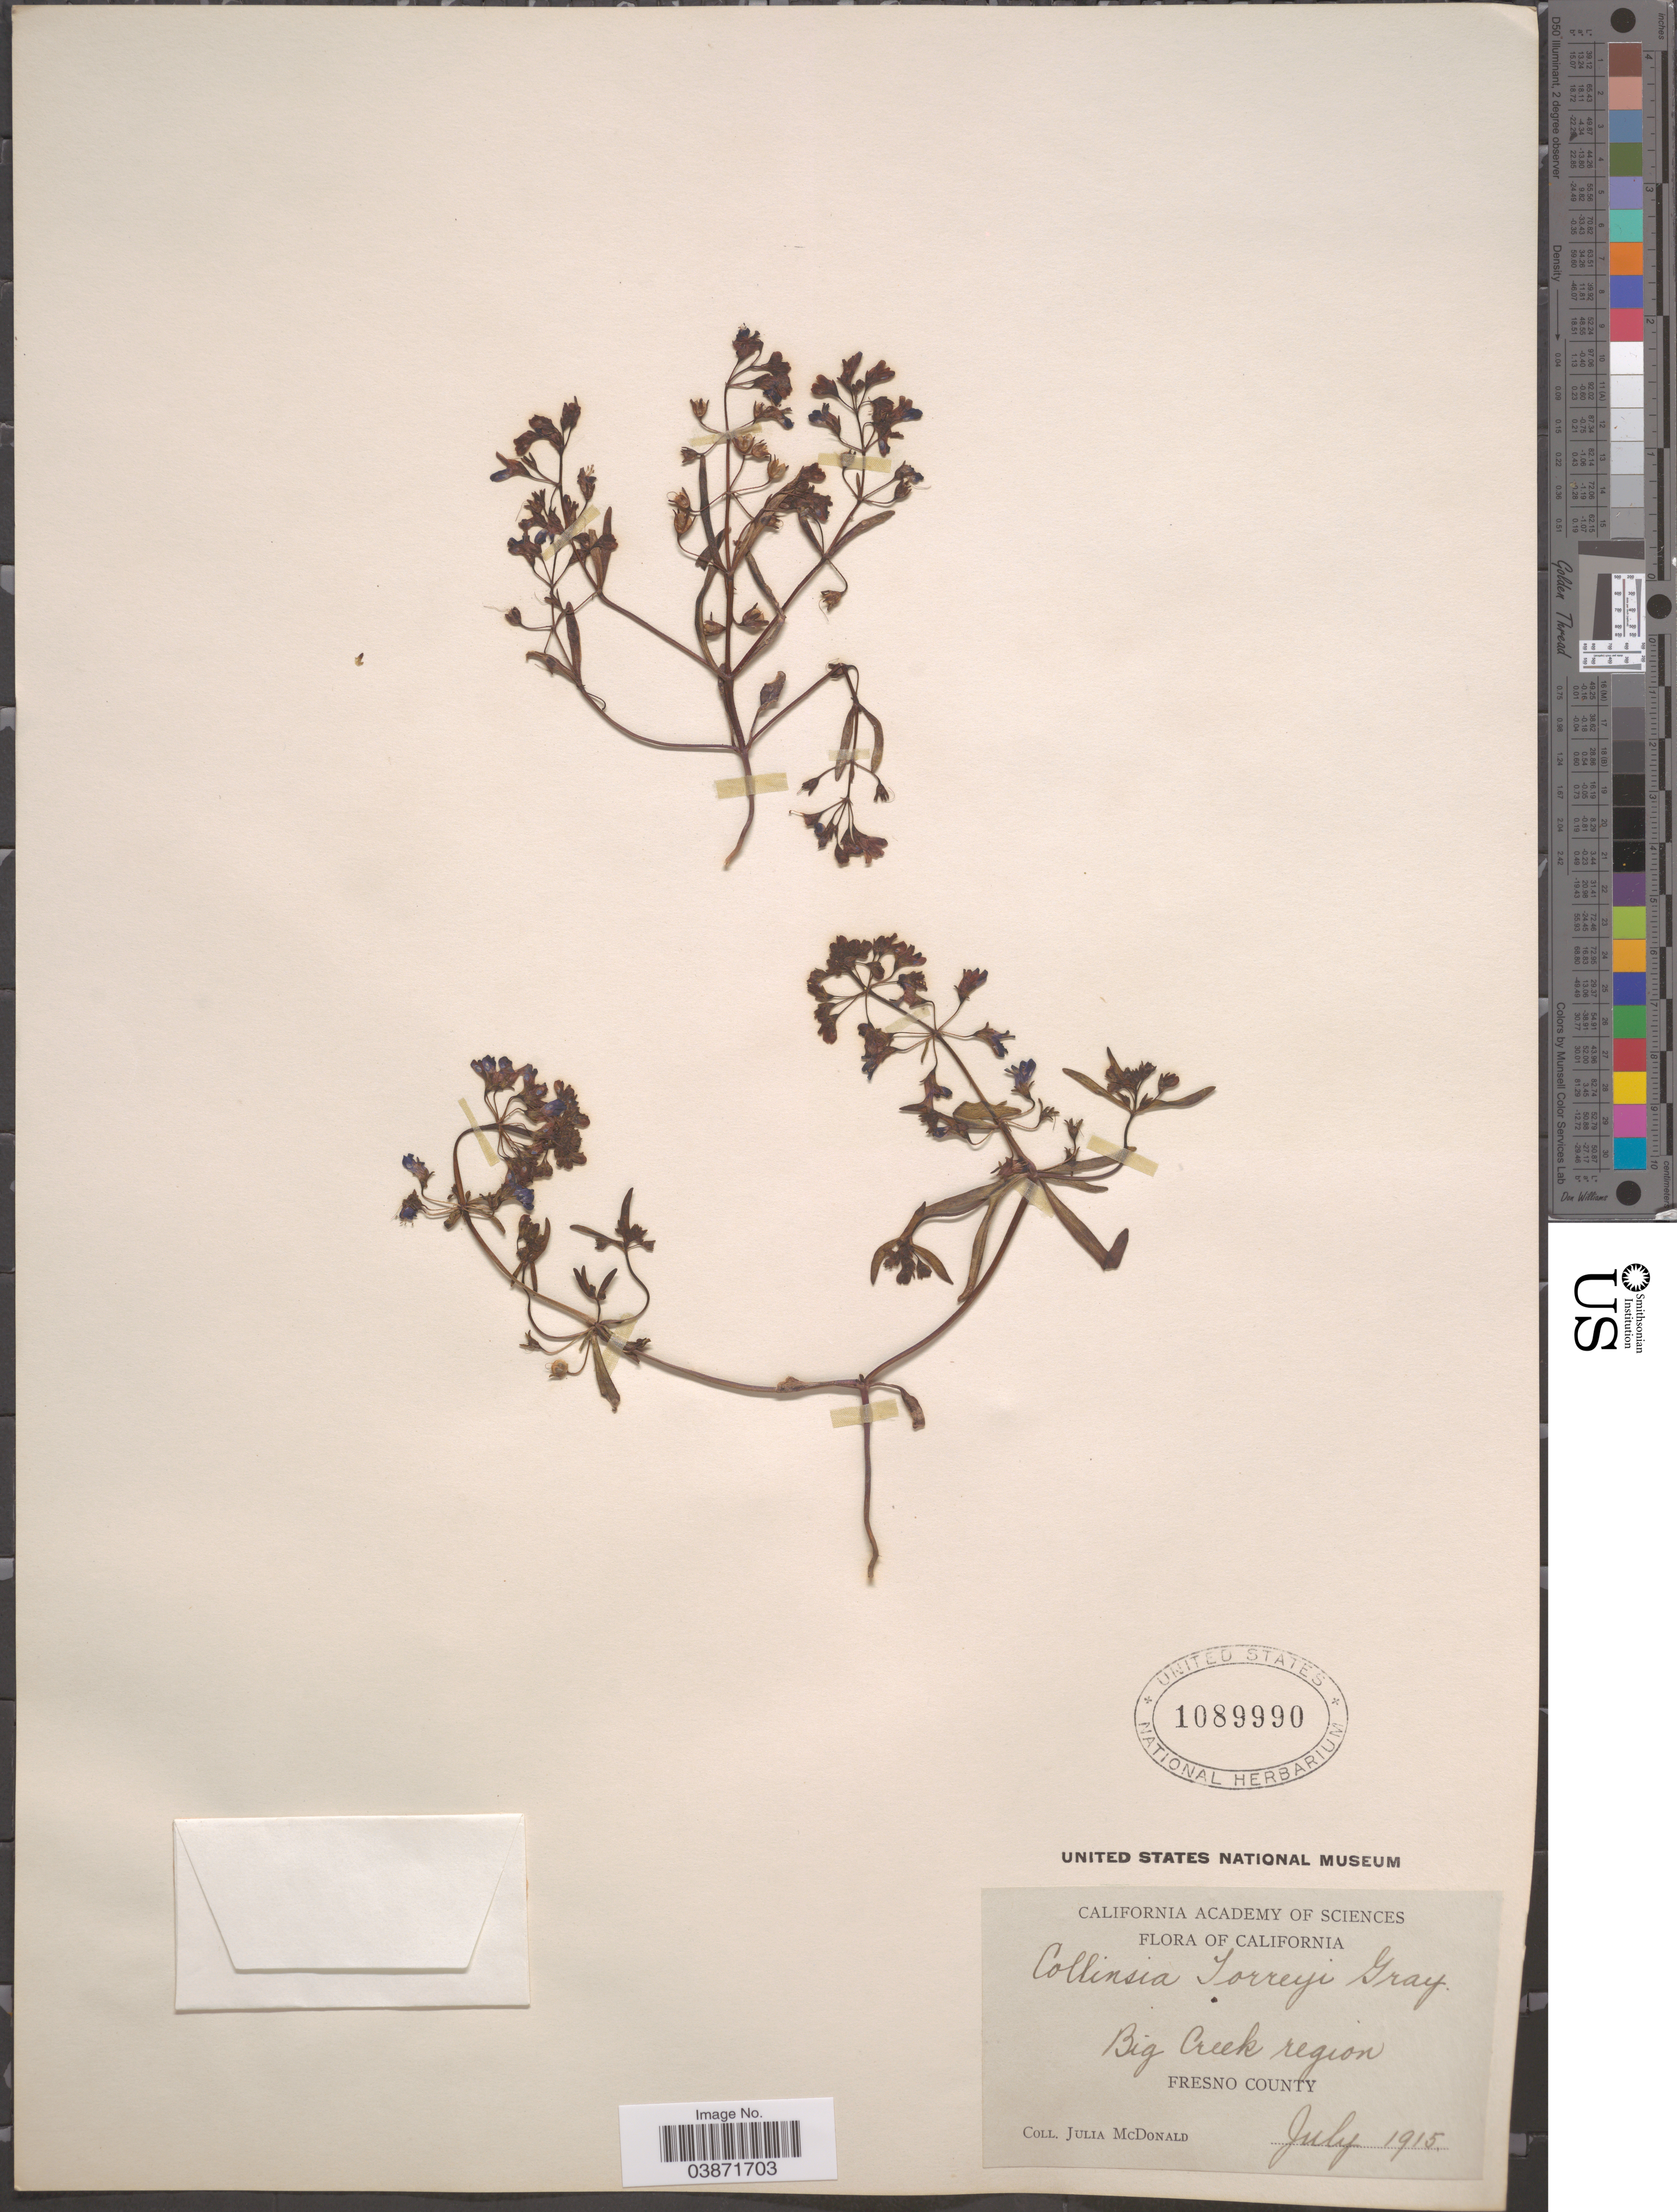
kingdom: Plantae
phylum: Tracheophyta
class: Magnoliopsida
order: Lamiales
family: Plantaginaceae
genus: Collinsia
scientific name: Collinsia torreyi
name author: A. Gray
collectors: J. McDonald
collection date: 1915-07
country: United States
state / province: California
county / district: Fresno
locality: Big Creek region. Fresno County.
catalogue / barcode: US 1089990